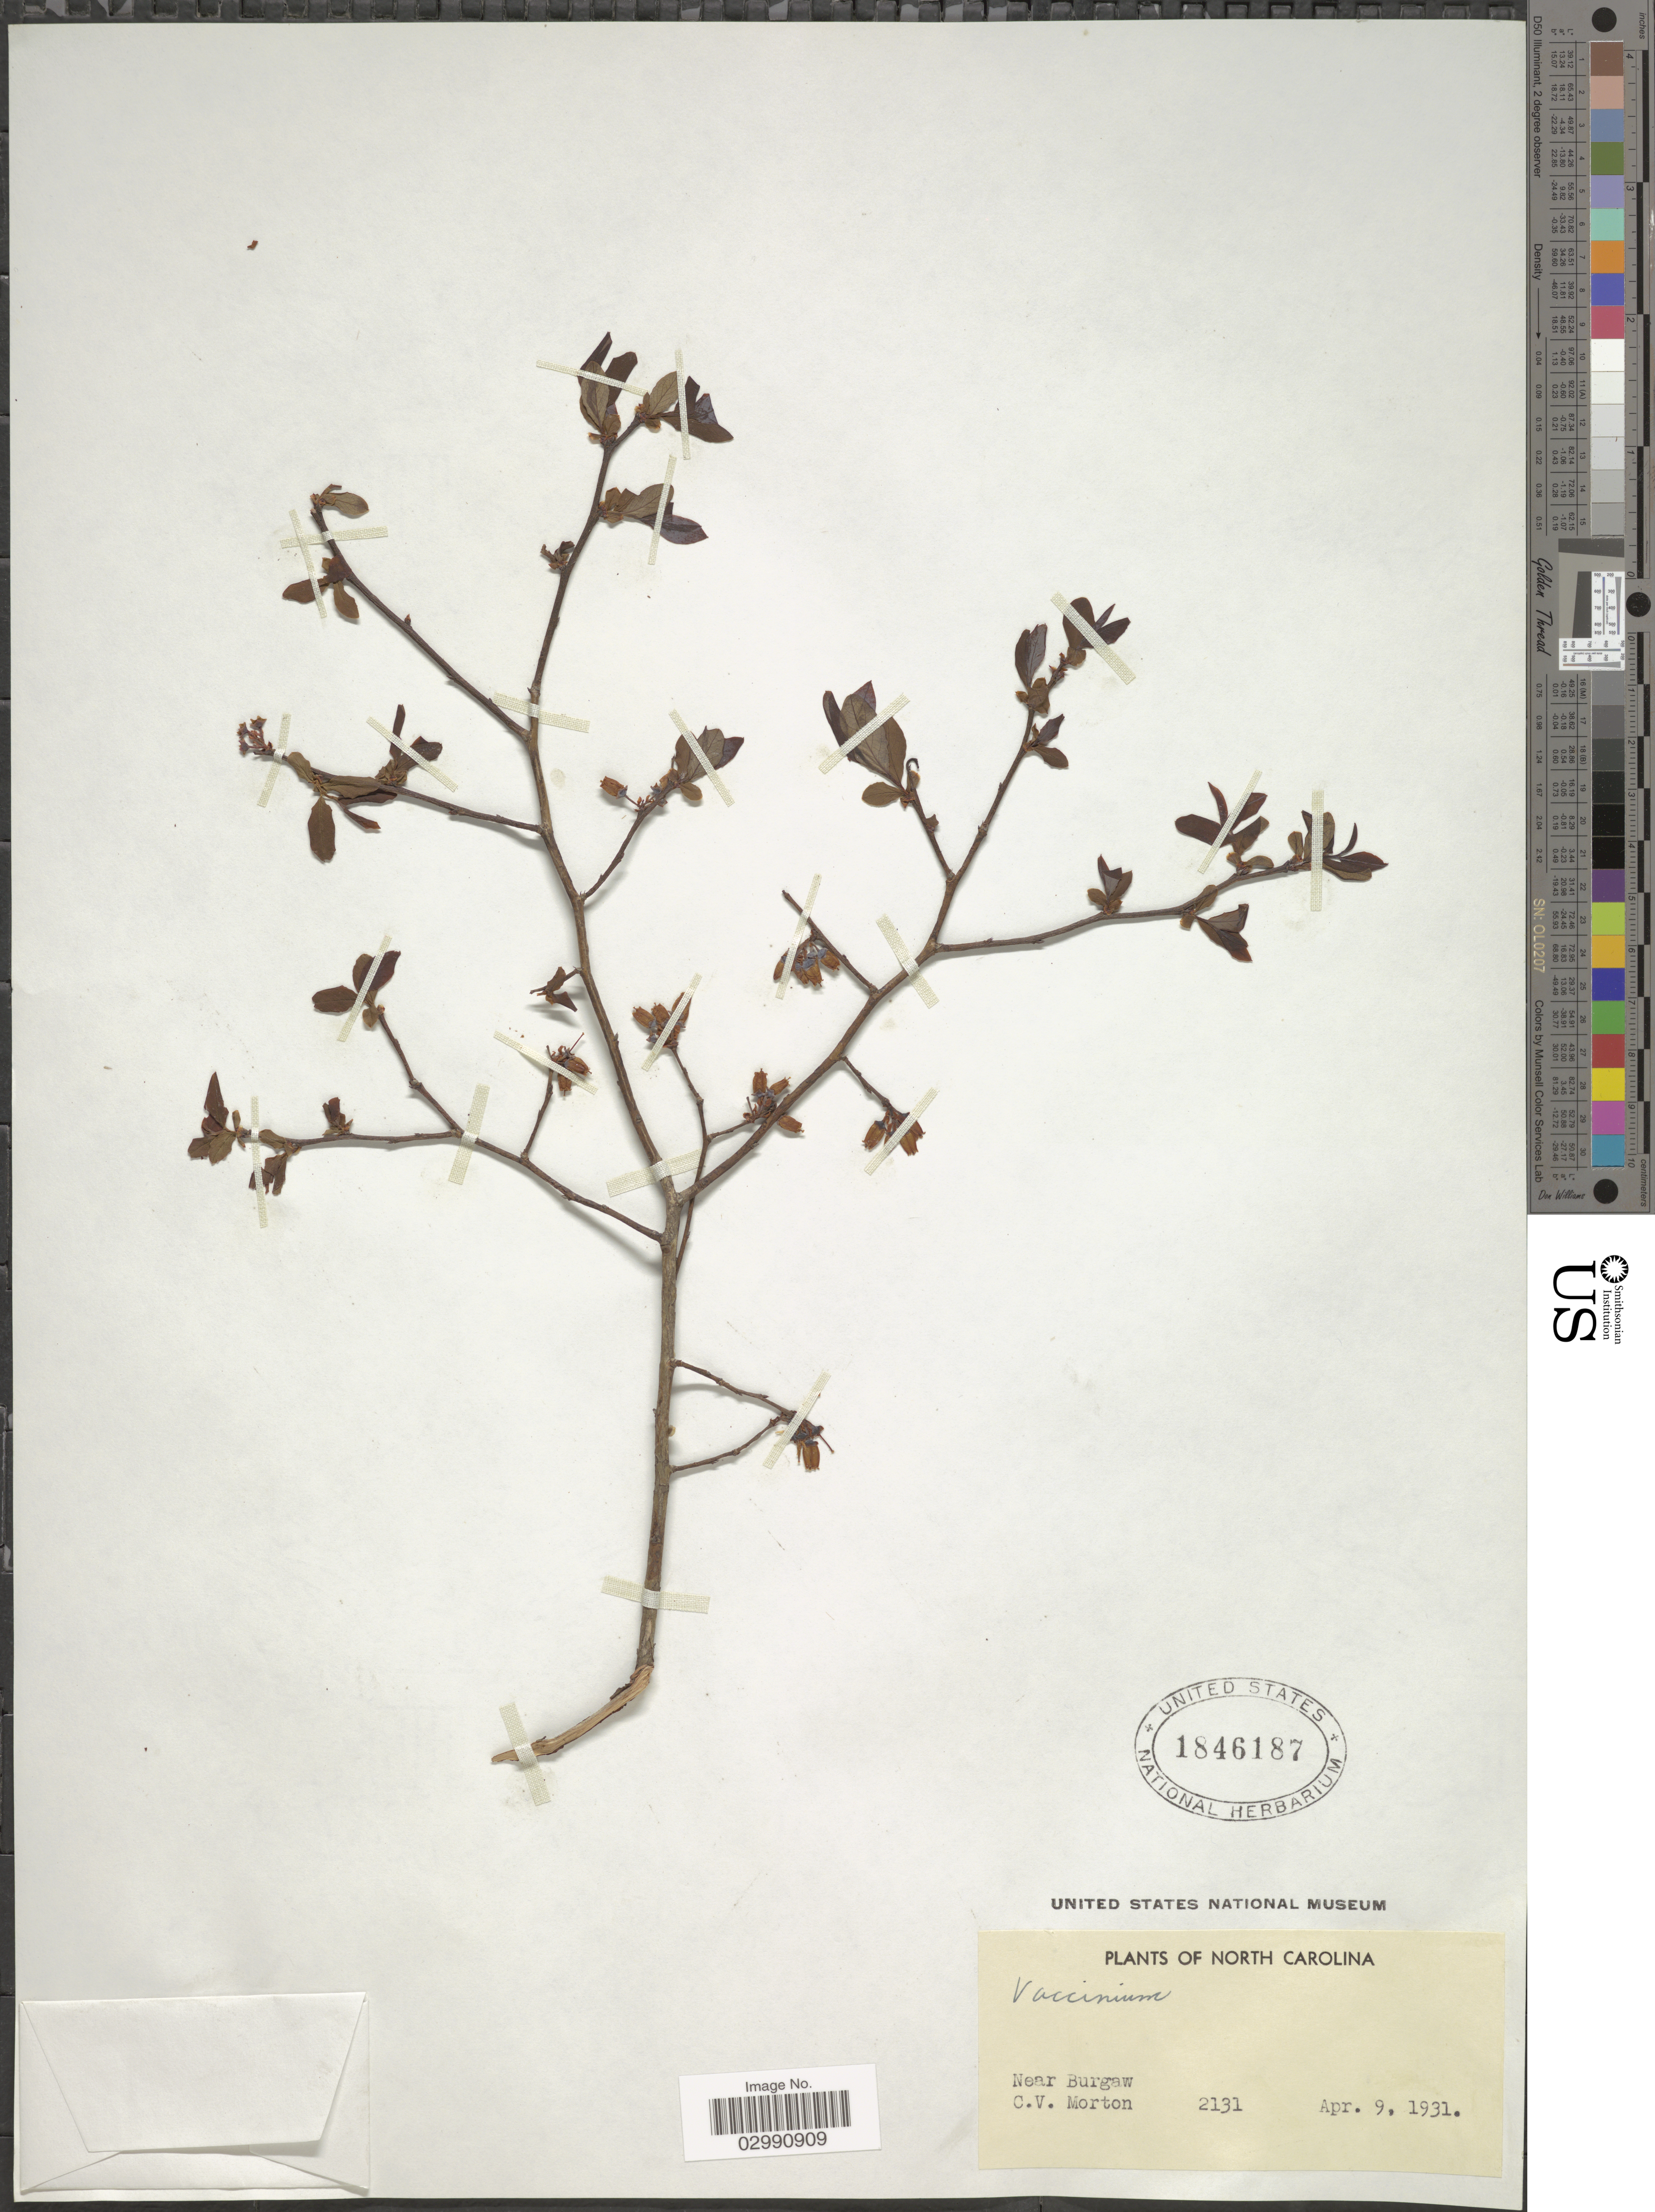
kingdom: Plantae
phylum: Tracheophyta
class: Magnoliopsida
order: Ericales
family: Ericaceae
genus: Vaccinium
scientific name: Vaccinium sp.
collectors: C. V. Morton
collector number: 2131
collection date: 1931-04-09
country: United States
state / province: North Carolina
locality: Near Burgaw.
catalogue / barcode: US 1846187